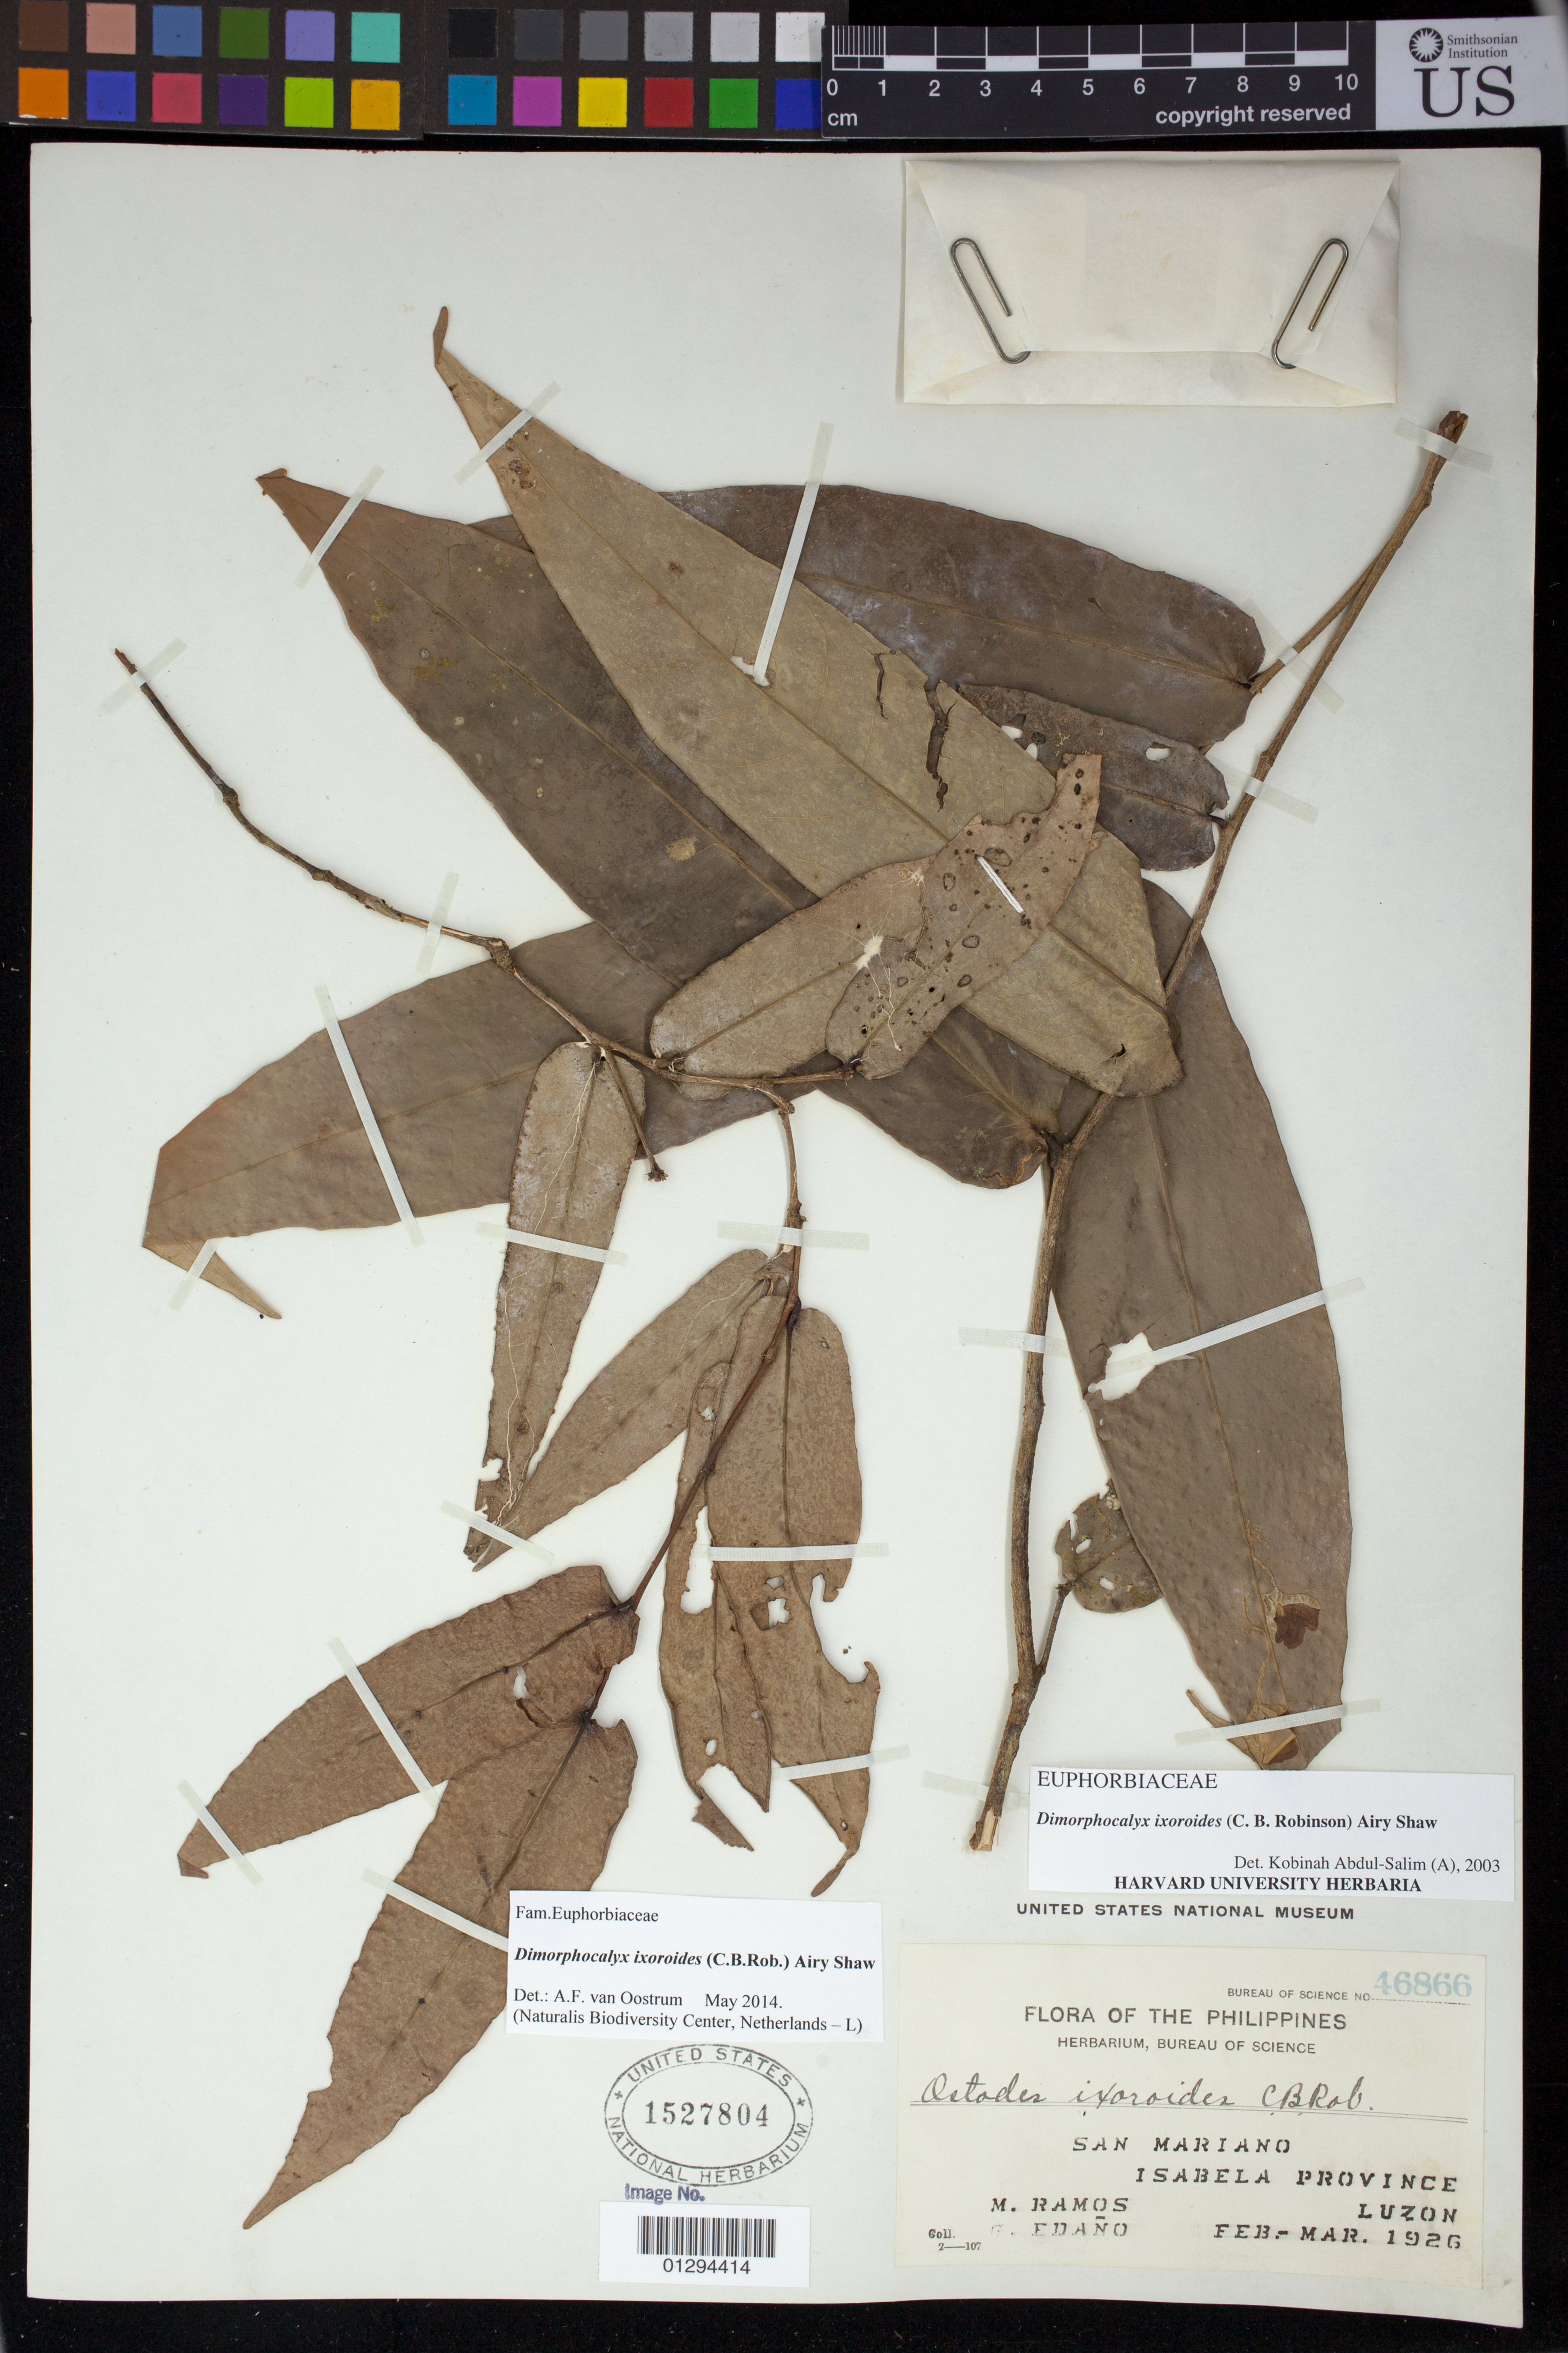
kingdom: Plantae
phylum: Tracheophyta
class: Magnoliopsida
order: Malpighiales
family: Euphorbiaceae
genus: Dimorphocalyx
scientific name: Dimorphocalyx ixoroides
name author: (C.B. Rob.) Airy Shaw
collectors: M. Ramos & G. Edaño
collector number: B.S. 46866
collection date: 1926-02/1926-03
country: Philippines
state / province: Cagayan Valley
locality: San Mariano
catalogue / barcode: US 1527804